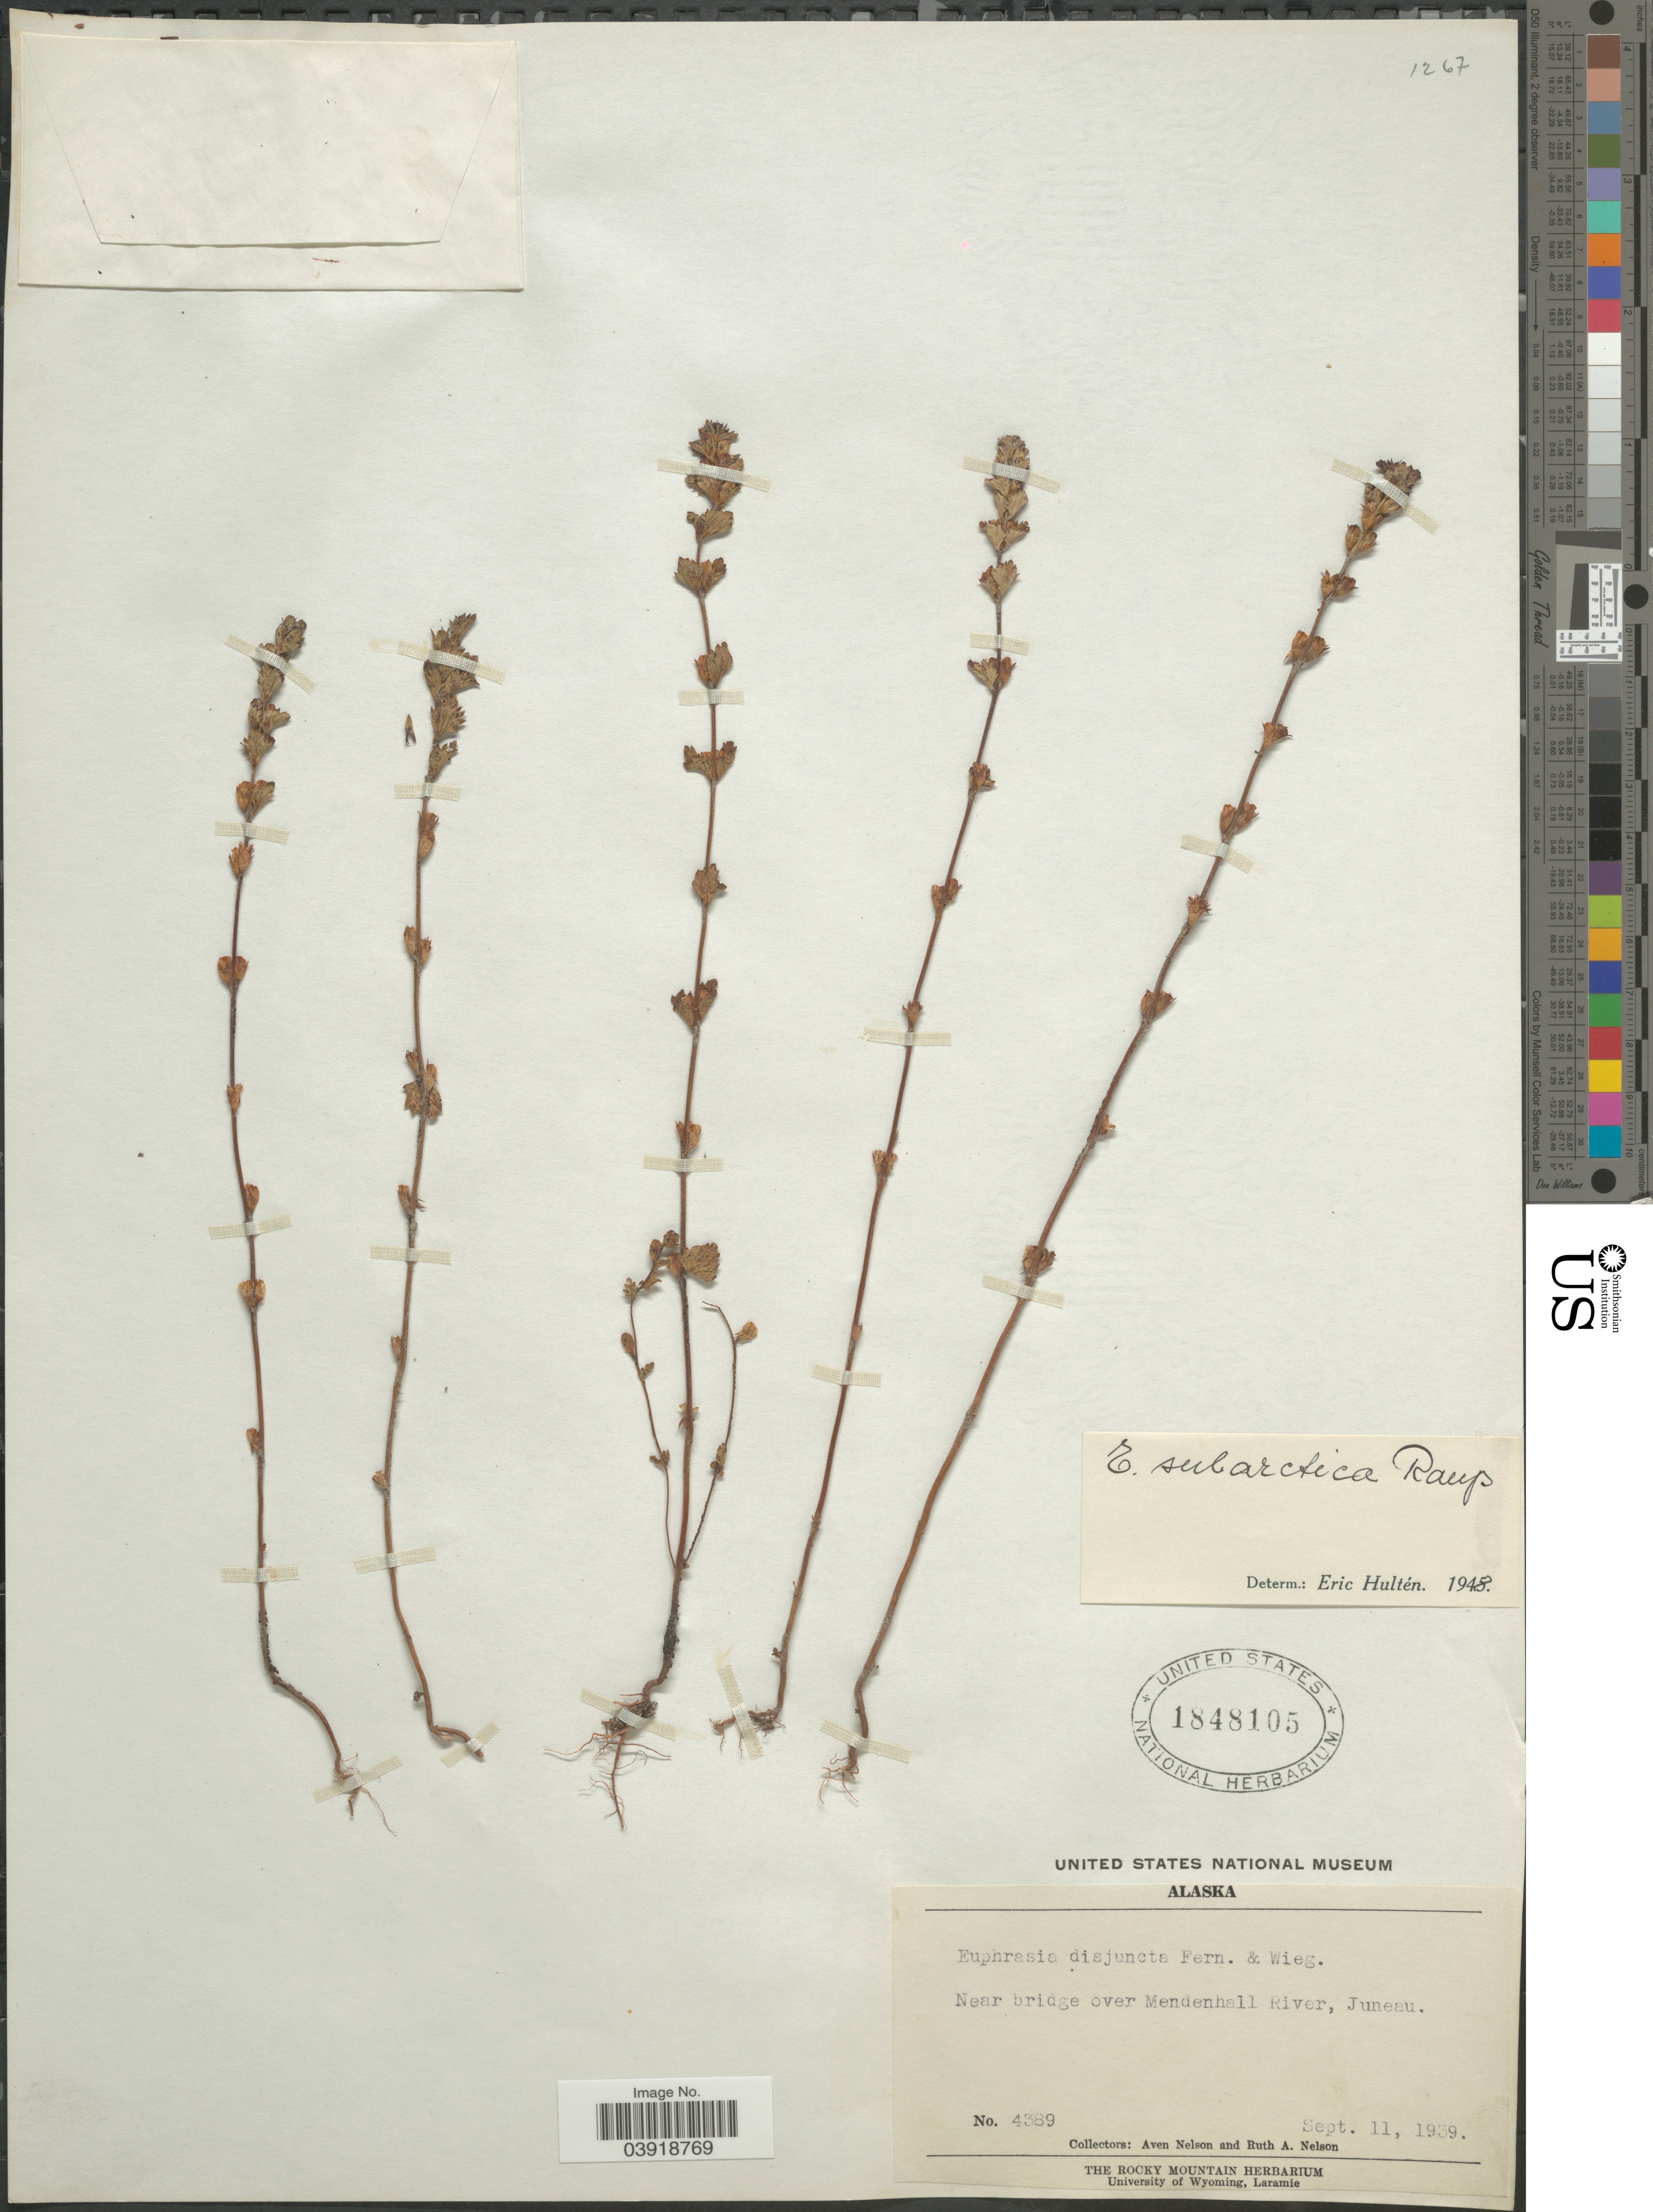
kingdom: Plantae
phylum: Tracheophyta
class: Magnoliopsida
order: Lamiales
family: Orobanchaceae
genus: Euphrasia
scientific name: Euphrasia subarctica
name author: Raup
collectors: A. Nelson & R. A. Nelson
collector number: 4389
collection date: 1939-09-11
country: United States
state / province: Alaska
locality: Near bridge over Mendenhall River, Juneau.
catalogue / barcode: US 1848105